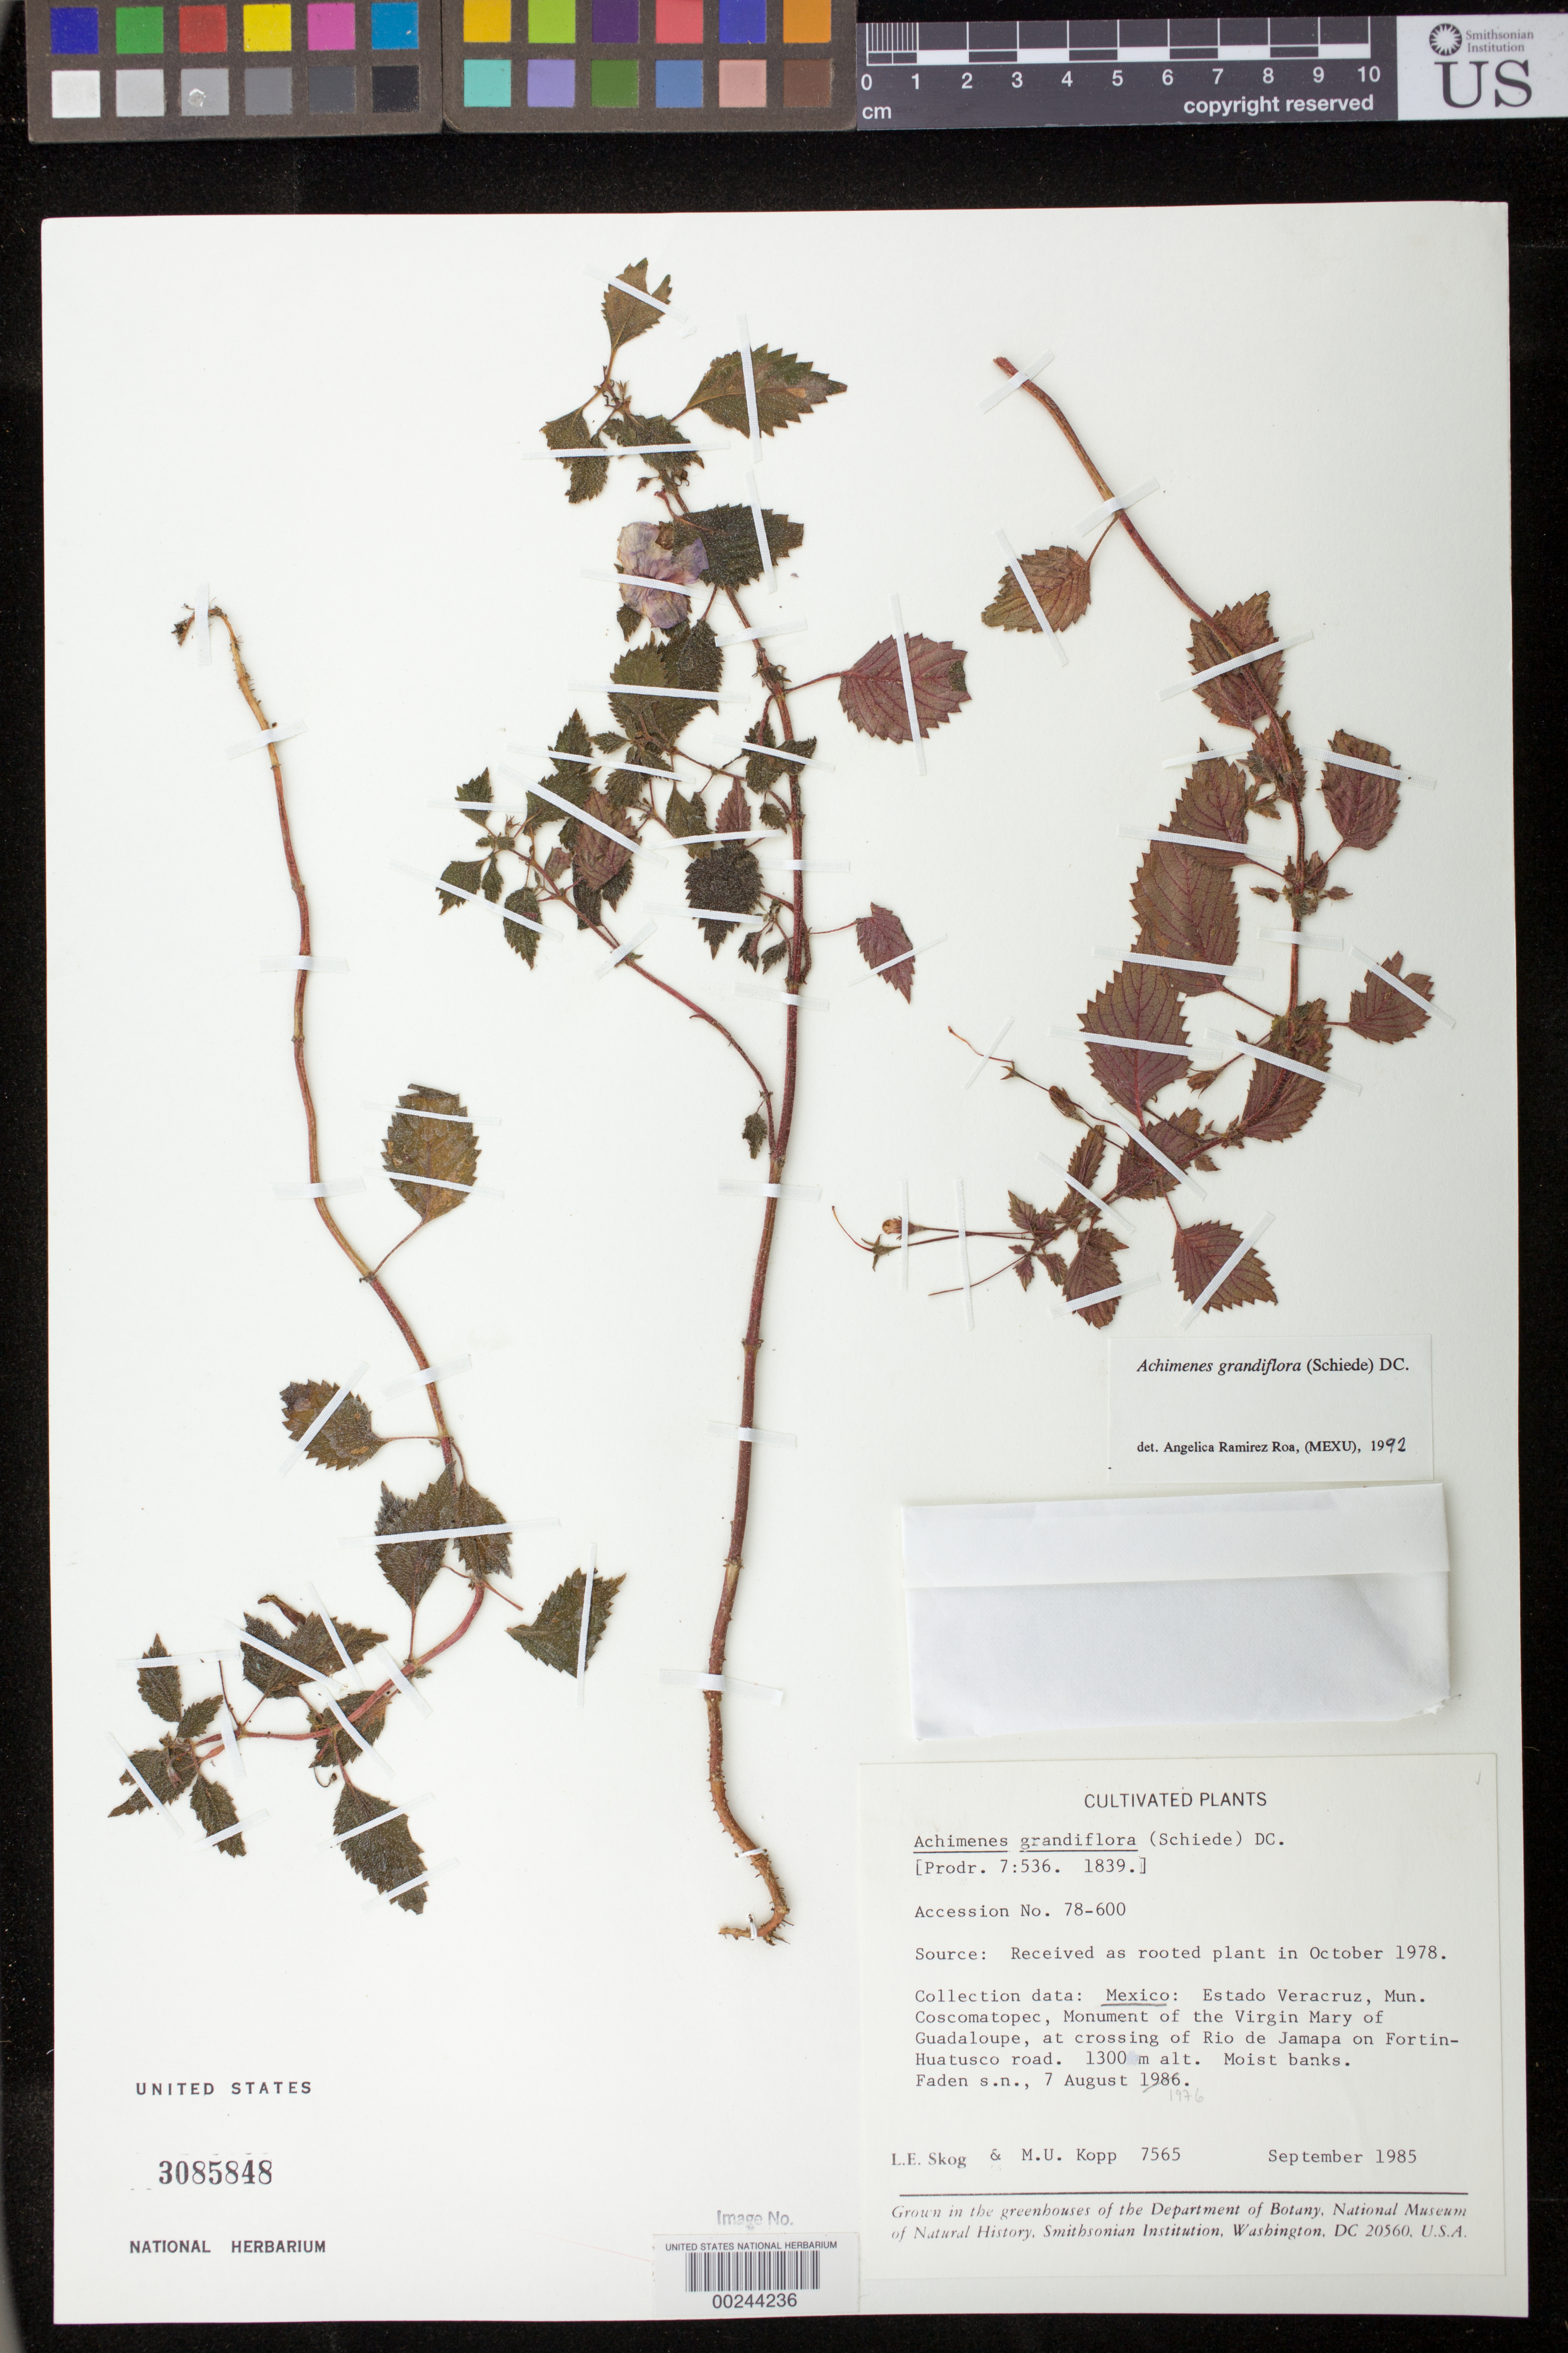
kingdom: Plantae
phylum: Tracheophyta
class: Magnoliopsida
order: Lamiales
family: Gesneriaceae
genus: Achimenes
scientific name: Achimenes grandiflora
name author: (Schiede) DC.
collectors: L. E. Skog & M. U. Kopp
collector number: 7565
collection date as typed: Sep 1985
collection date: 1985-09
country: Mexico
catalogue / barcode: US 3085848